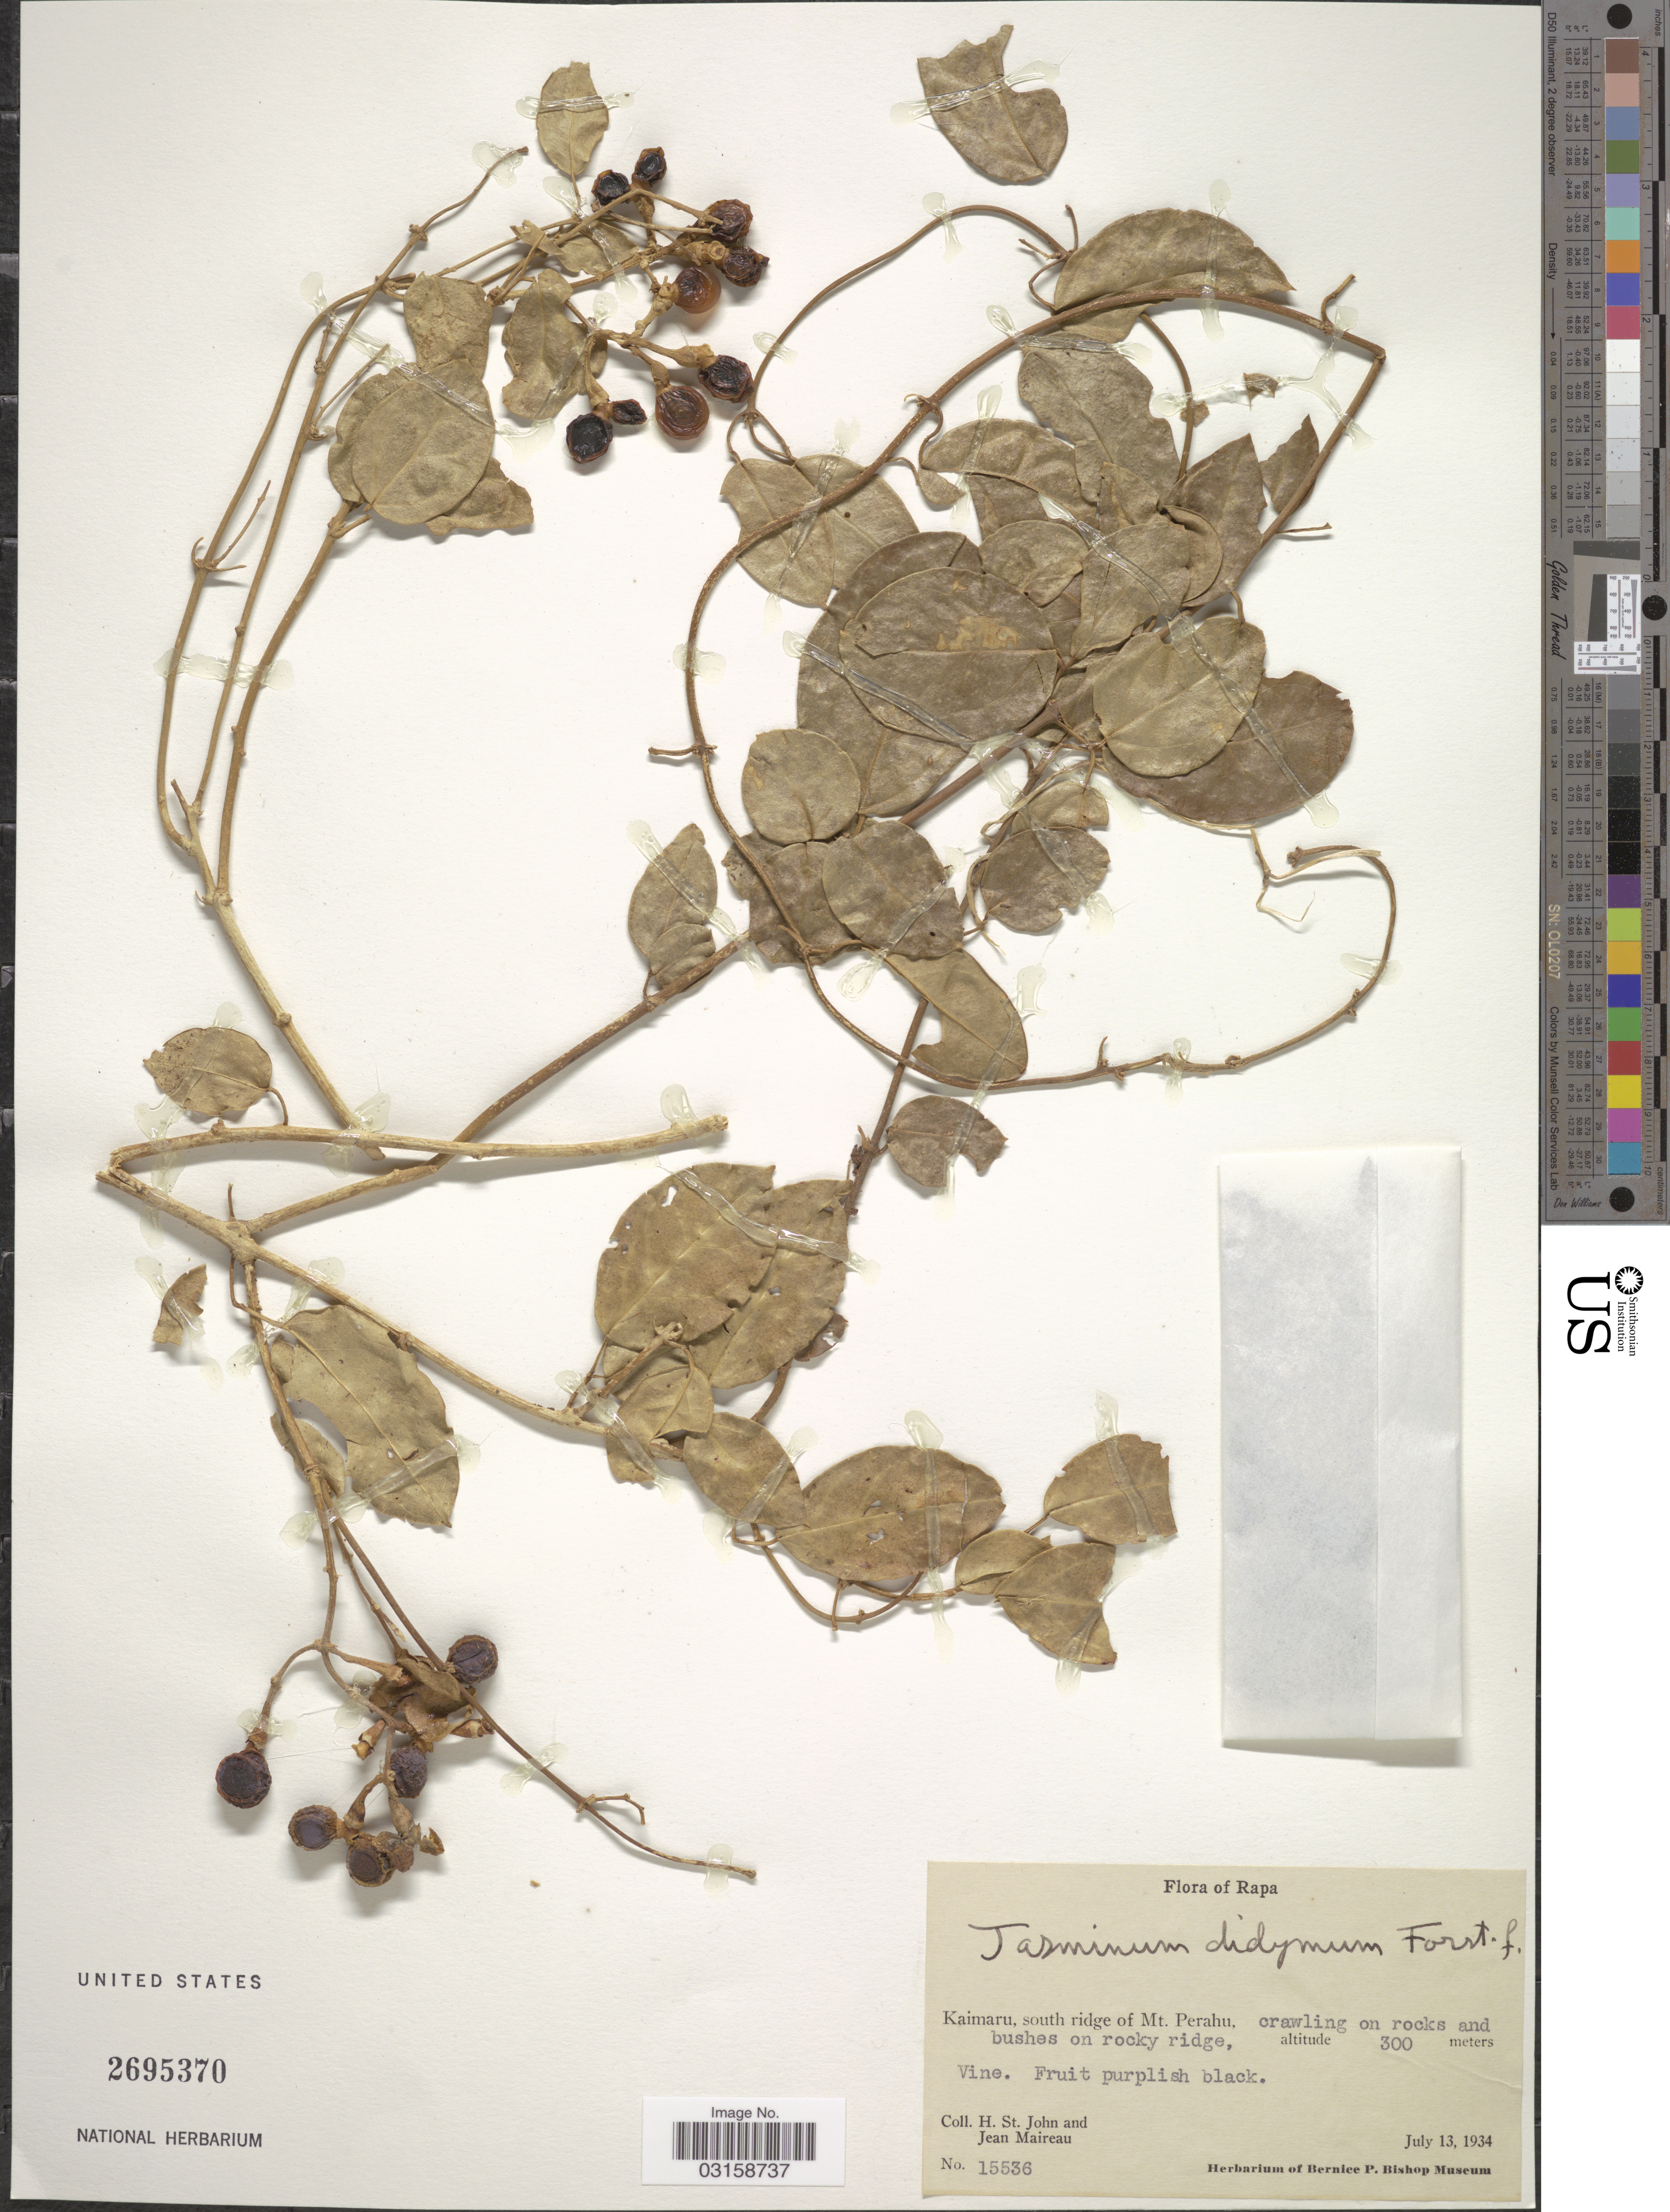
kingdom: Plantae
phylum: Tracheophyta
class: Magnoliopsida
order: Lamiales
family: Oleaceae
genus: Jasminum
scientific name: Jasminum didymum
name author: G. Forst.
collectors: H. St. John & J. Maireau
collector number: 15536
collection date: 1934-07-13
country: French Polynesia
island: Rapa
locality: Rapa, Kaimaru, south ridge of Mt. Perahu.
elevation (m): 300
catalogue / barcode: US 2695370